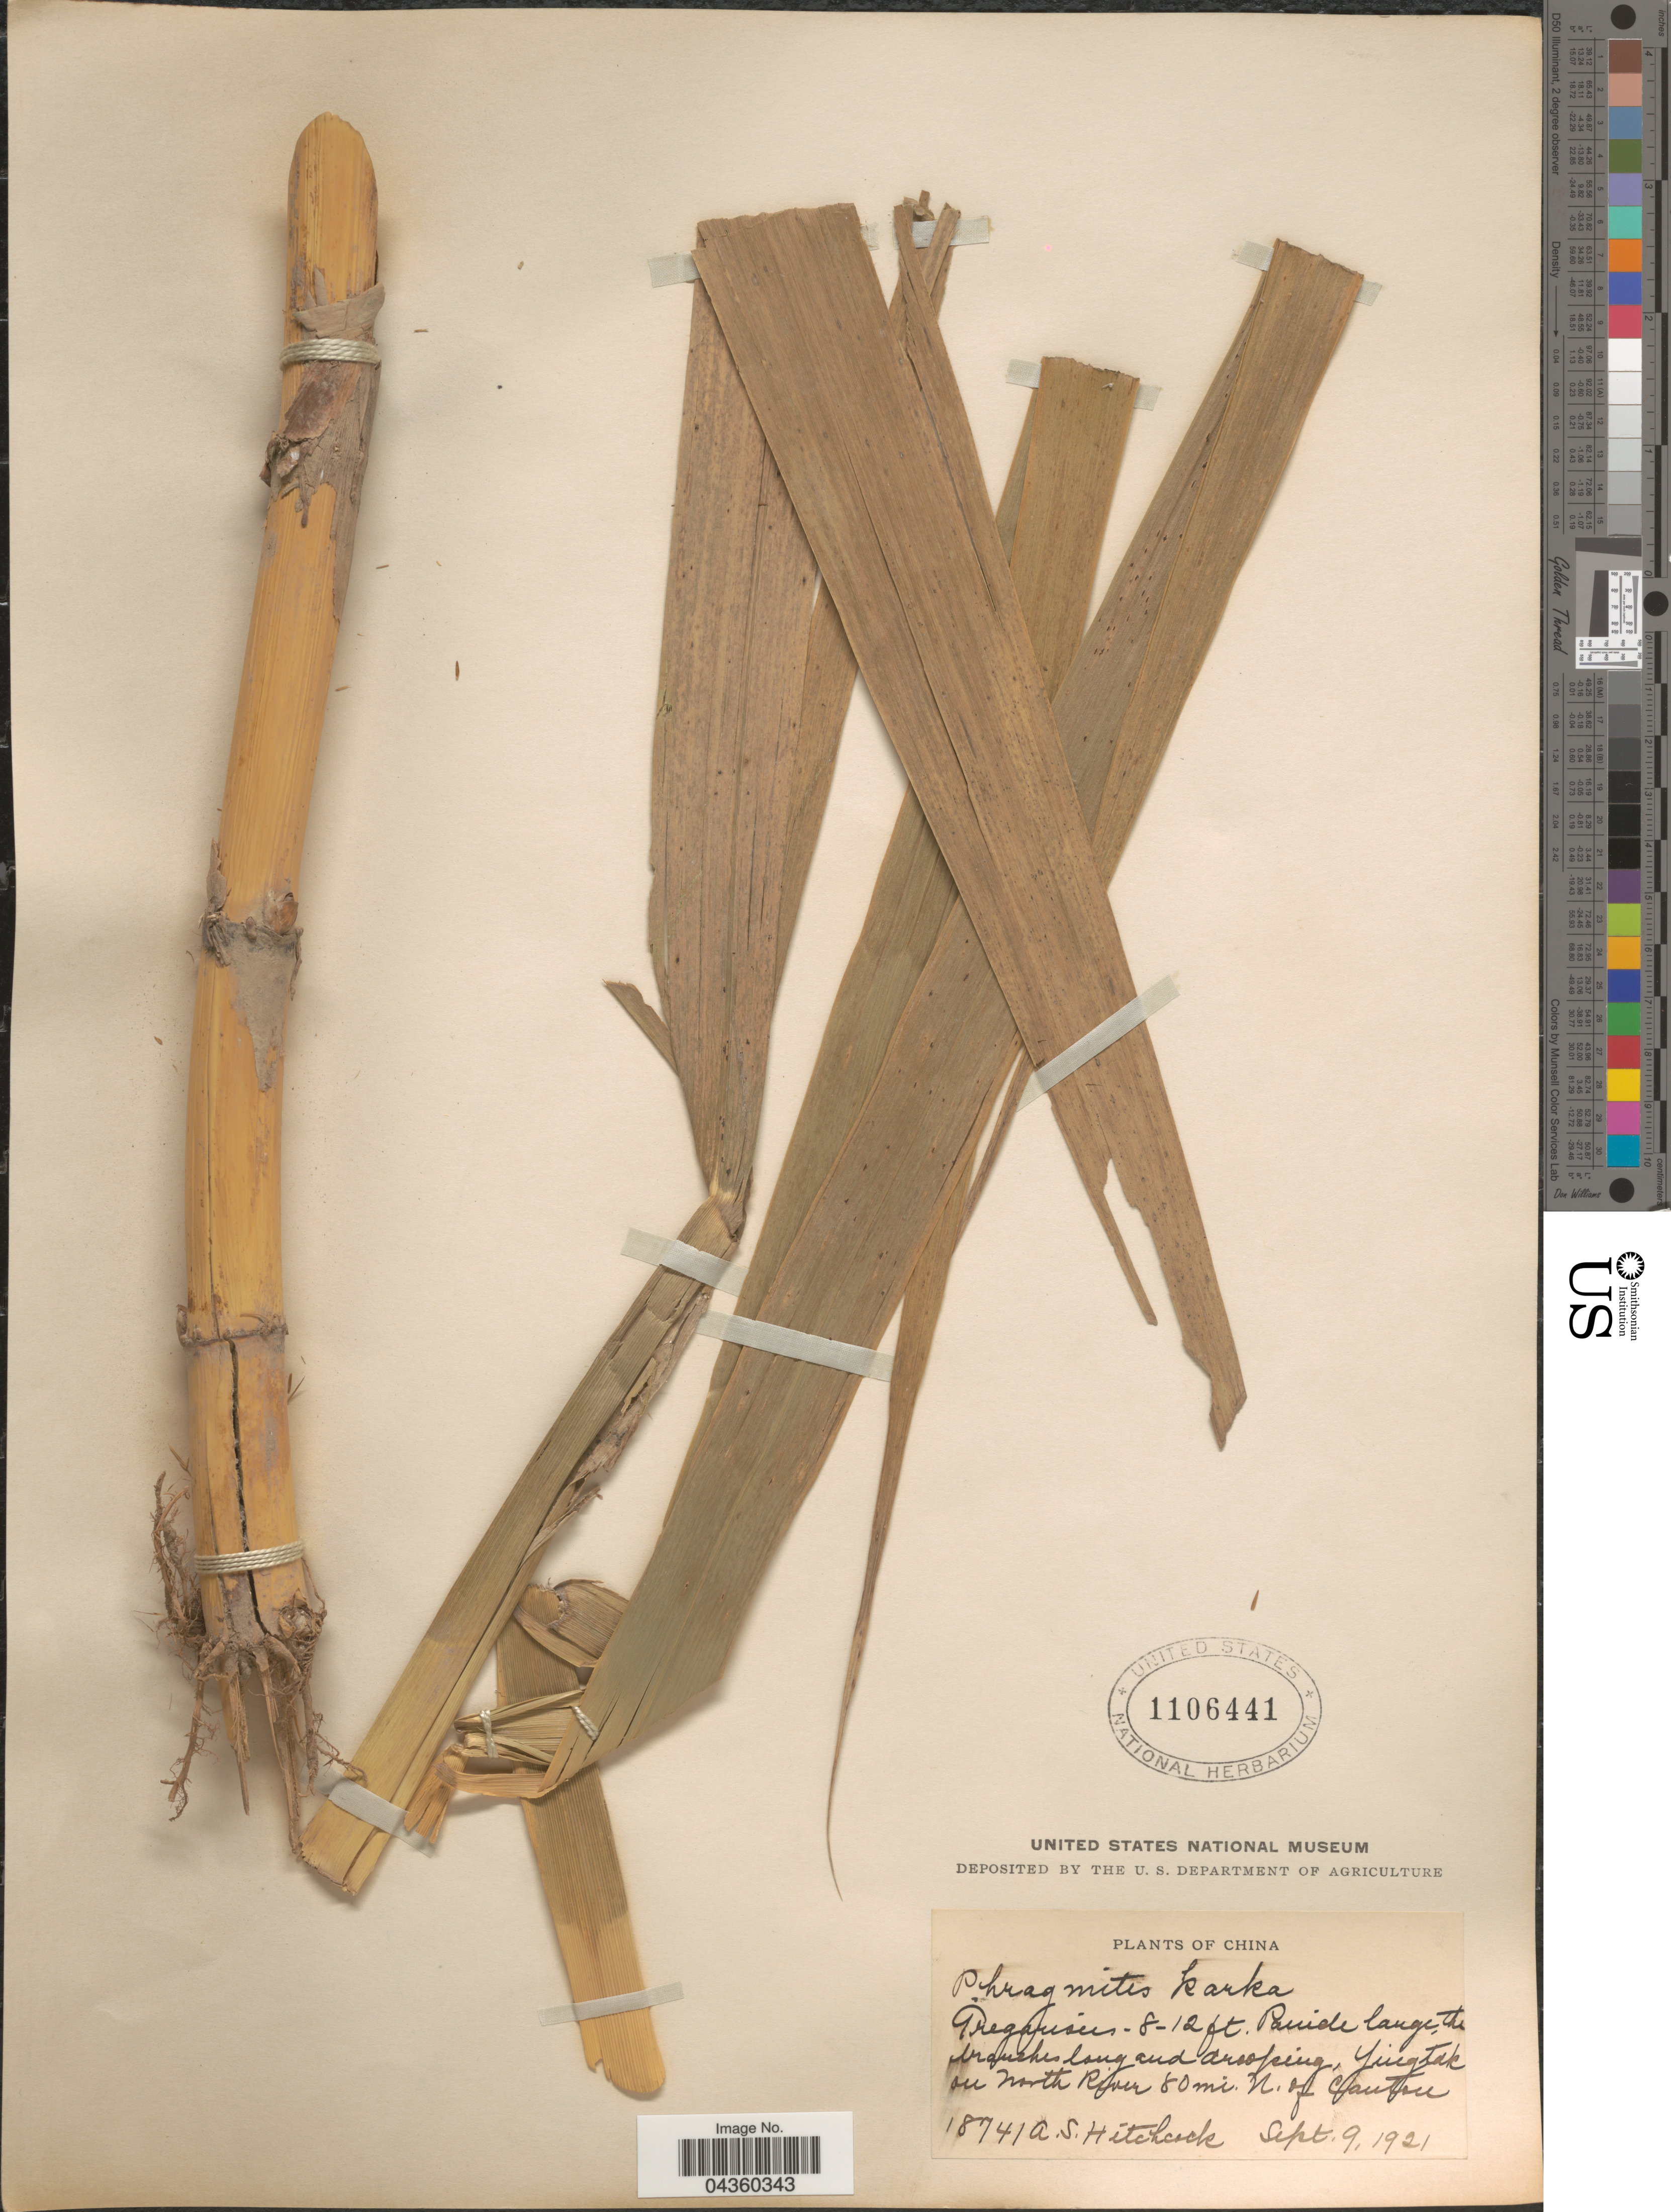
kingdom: Plantae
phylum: Tracheophyta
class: Liliopsida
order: Poales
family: Poaceae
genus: Phragmites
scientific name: Phragmites karka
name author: (Retz.) Trin. ex Steud.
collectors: A. S. Hitchcock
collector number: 18741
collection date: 1921-09-09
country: China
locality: Yingtak on north River 80 mi. N. of Canton.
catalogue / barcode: US 1106441